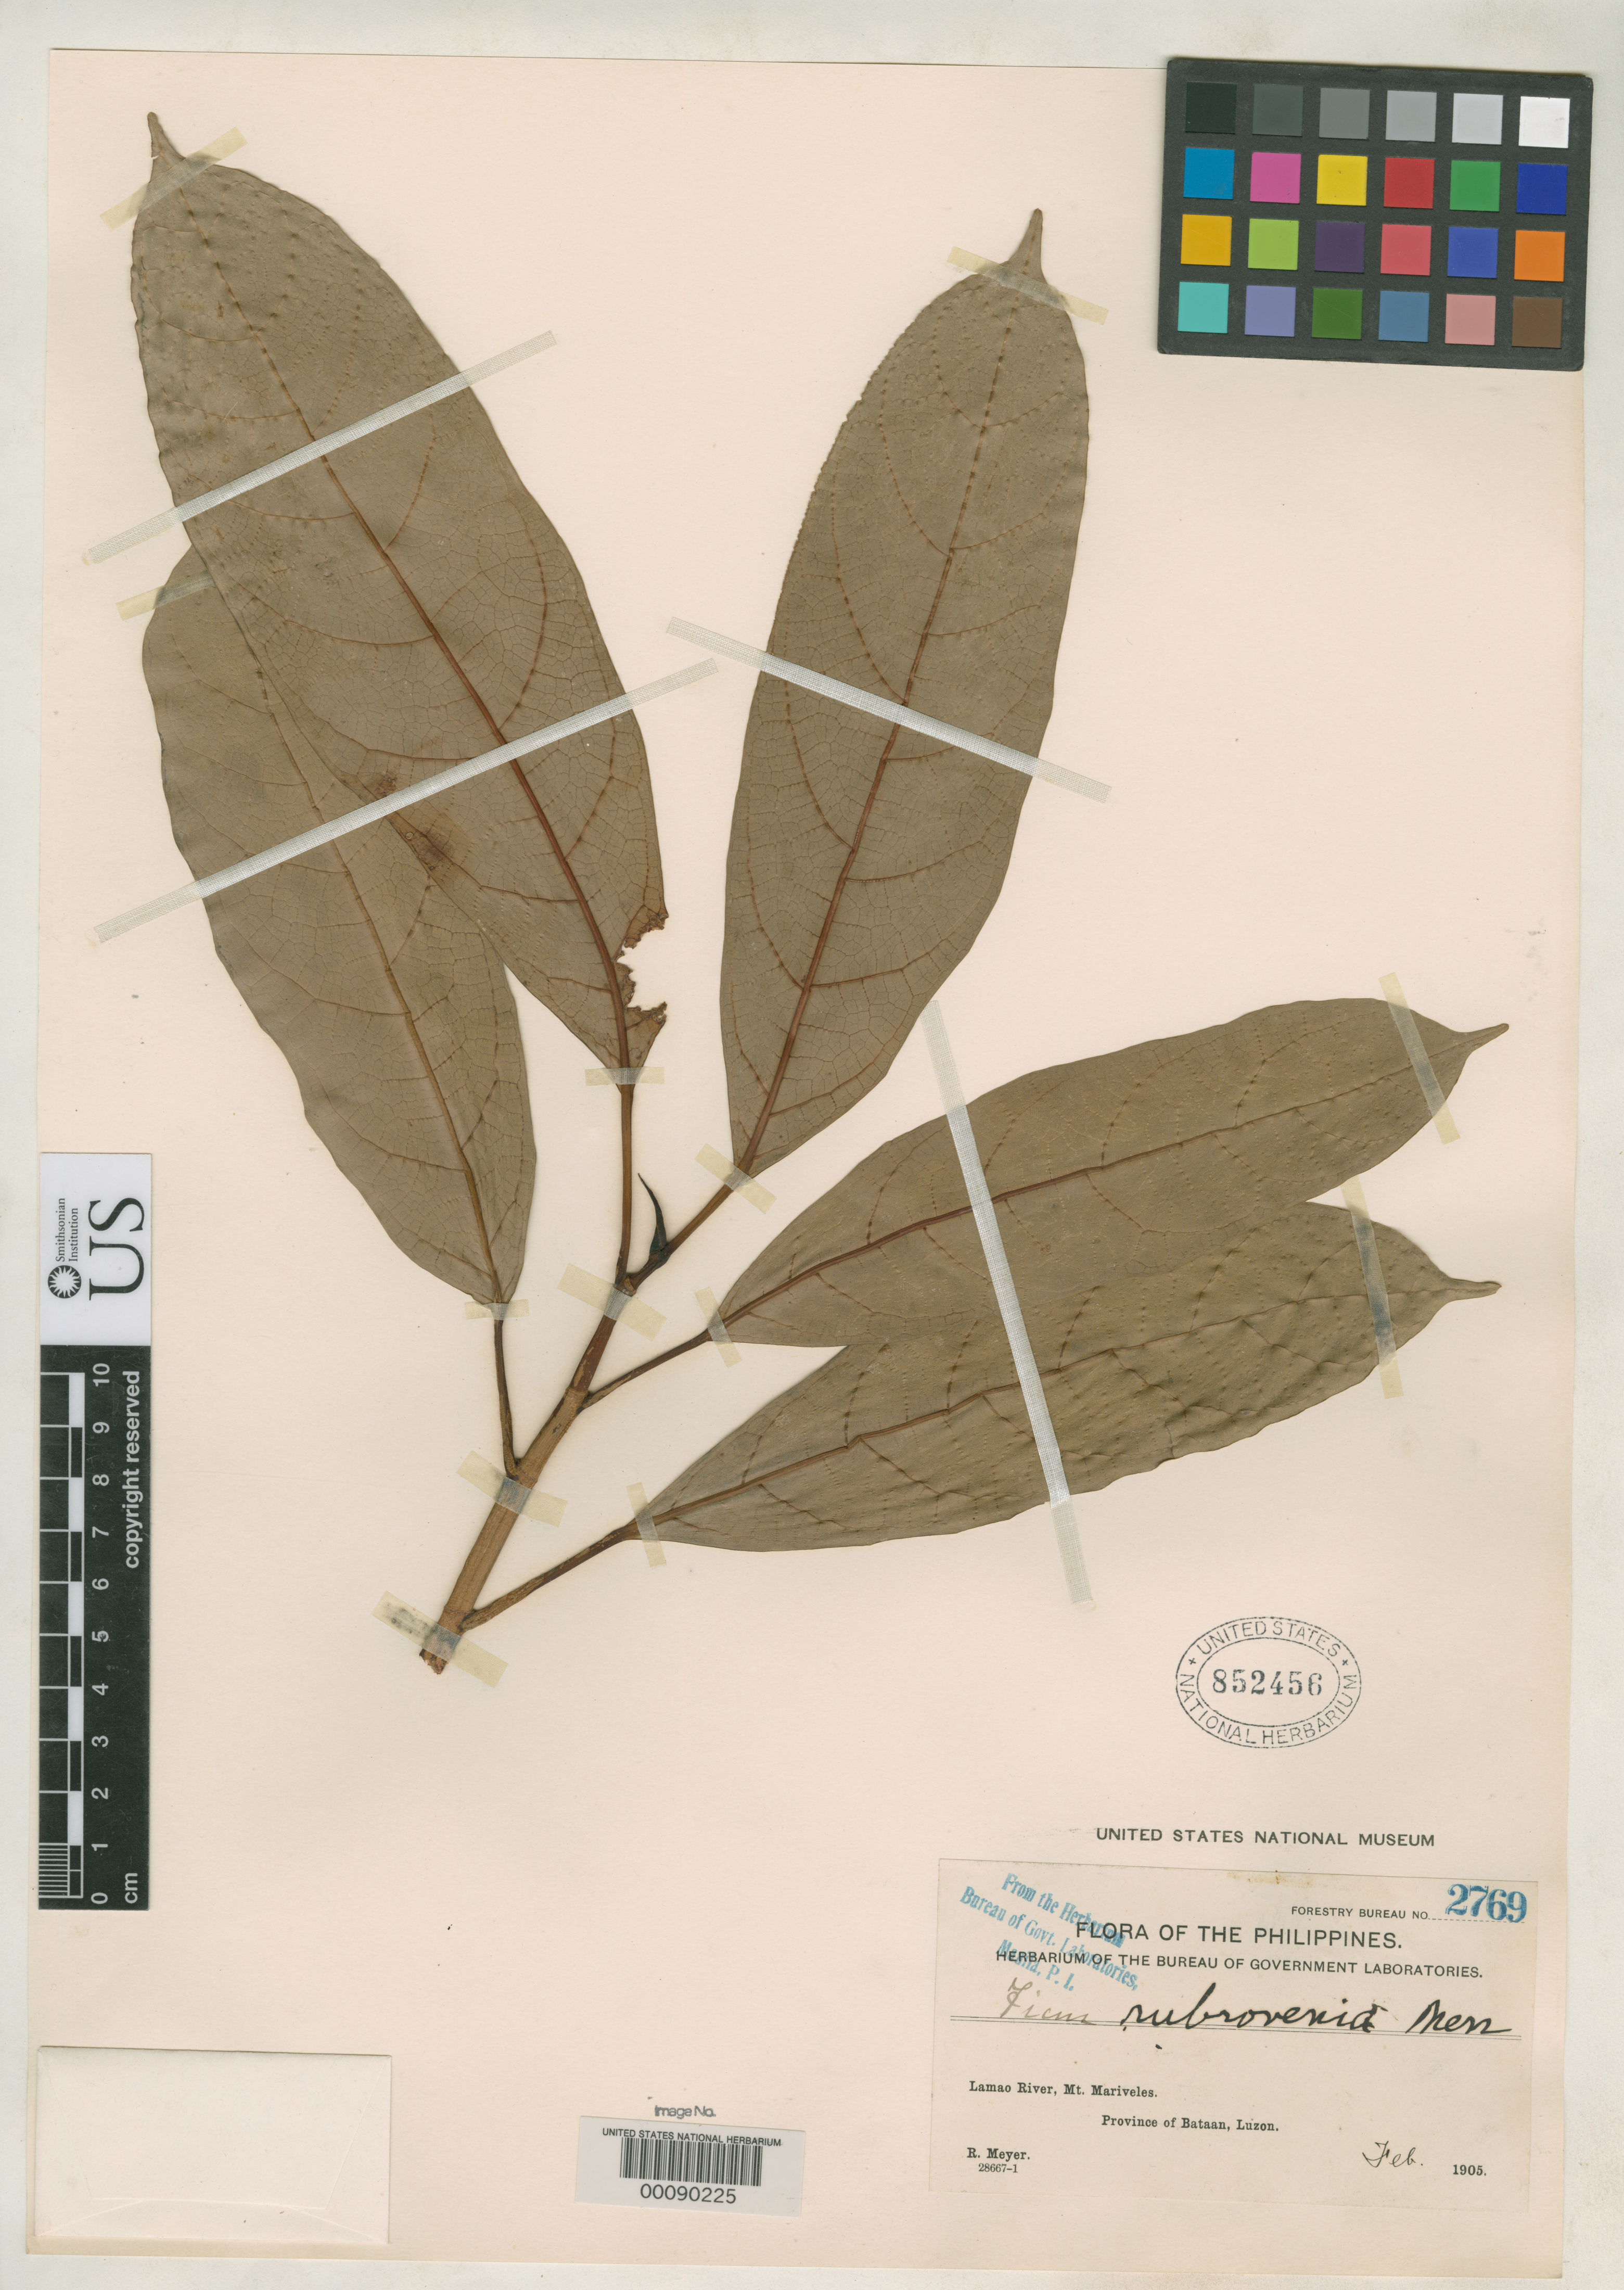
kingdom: Plantae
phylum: Tracheophyta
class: Magnoliopsida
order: Rosales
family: Moraceae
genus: Ficus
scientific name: Ficus rubrovenia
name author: Merr.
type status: Isosyntype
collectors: R. Meyer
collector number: Bur. Sci. 2769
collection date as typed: Feb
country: Philippines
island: Luzon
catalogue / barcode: US 852456